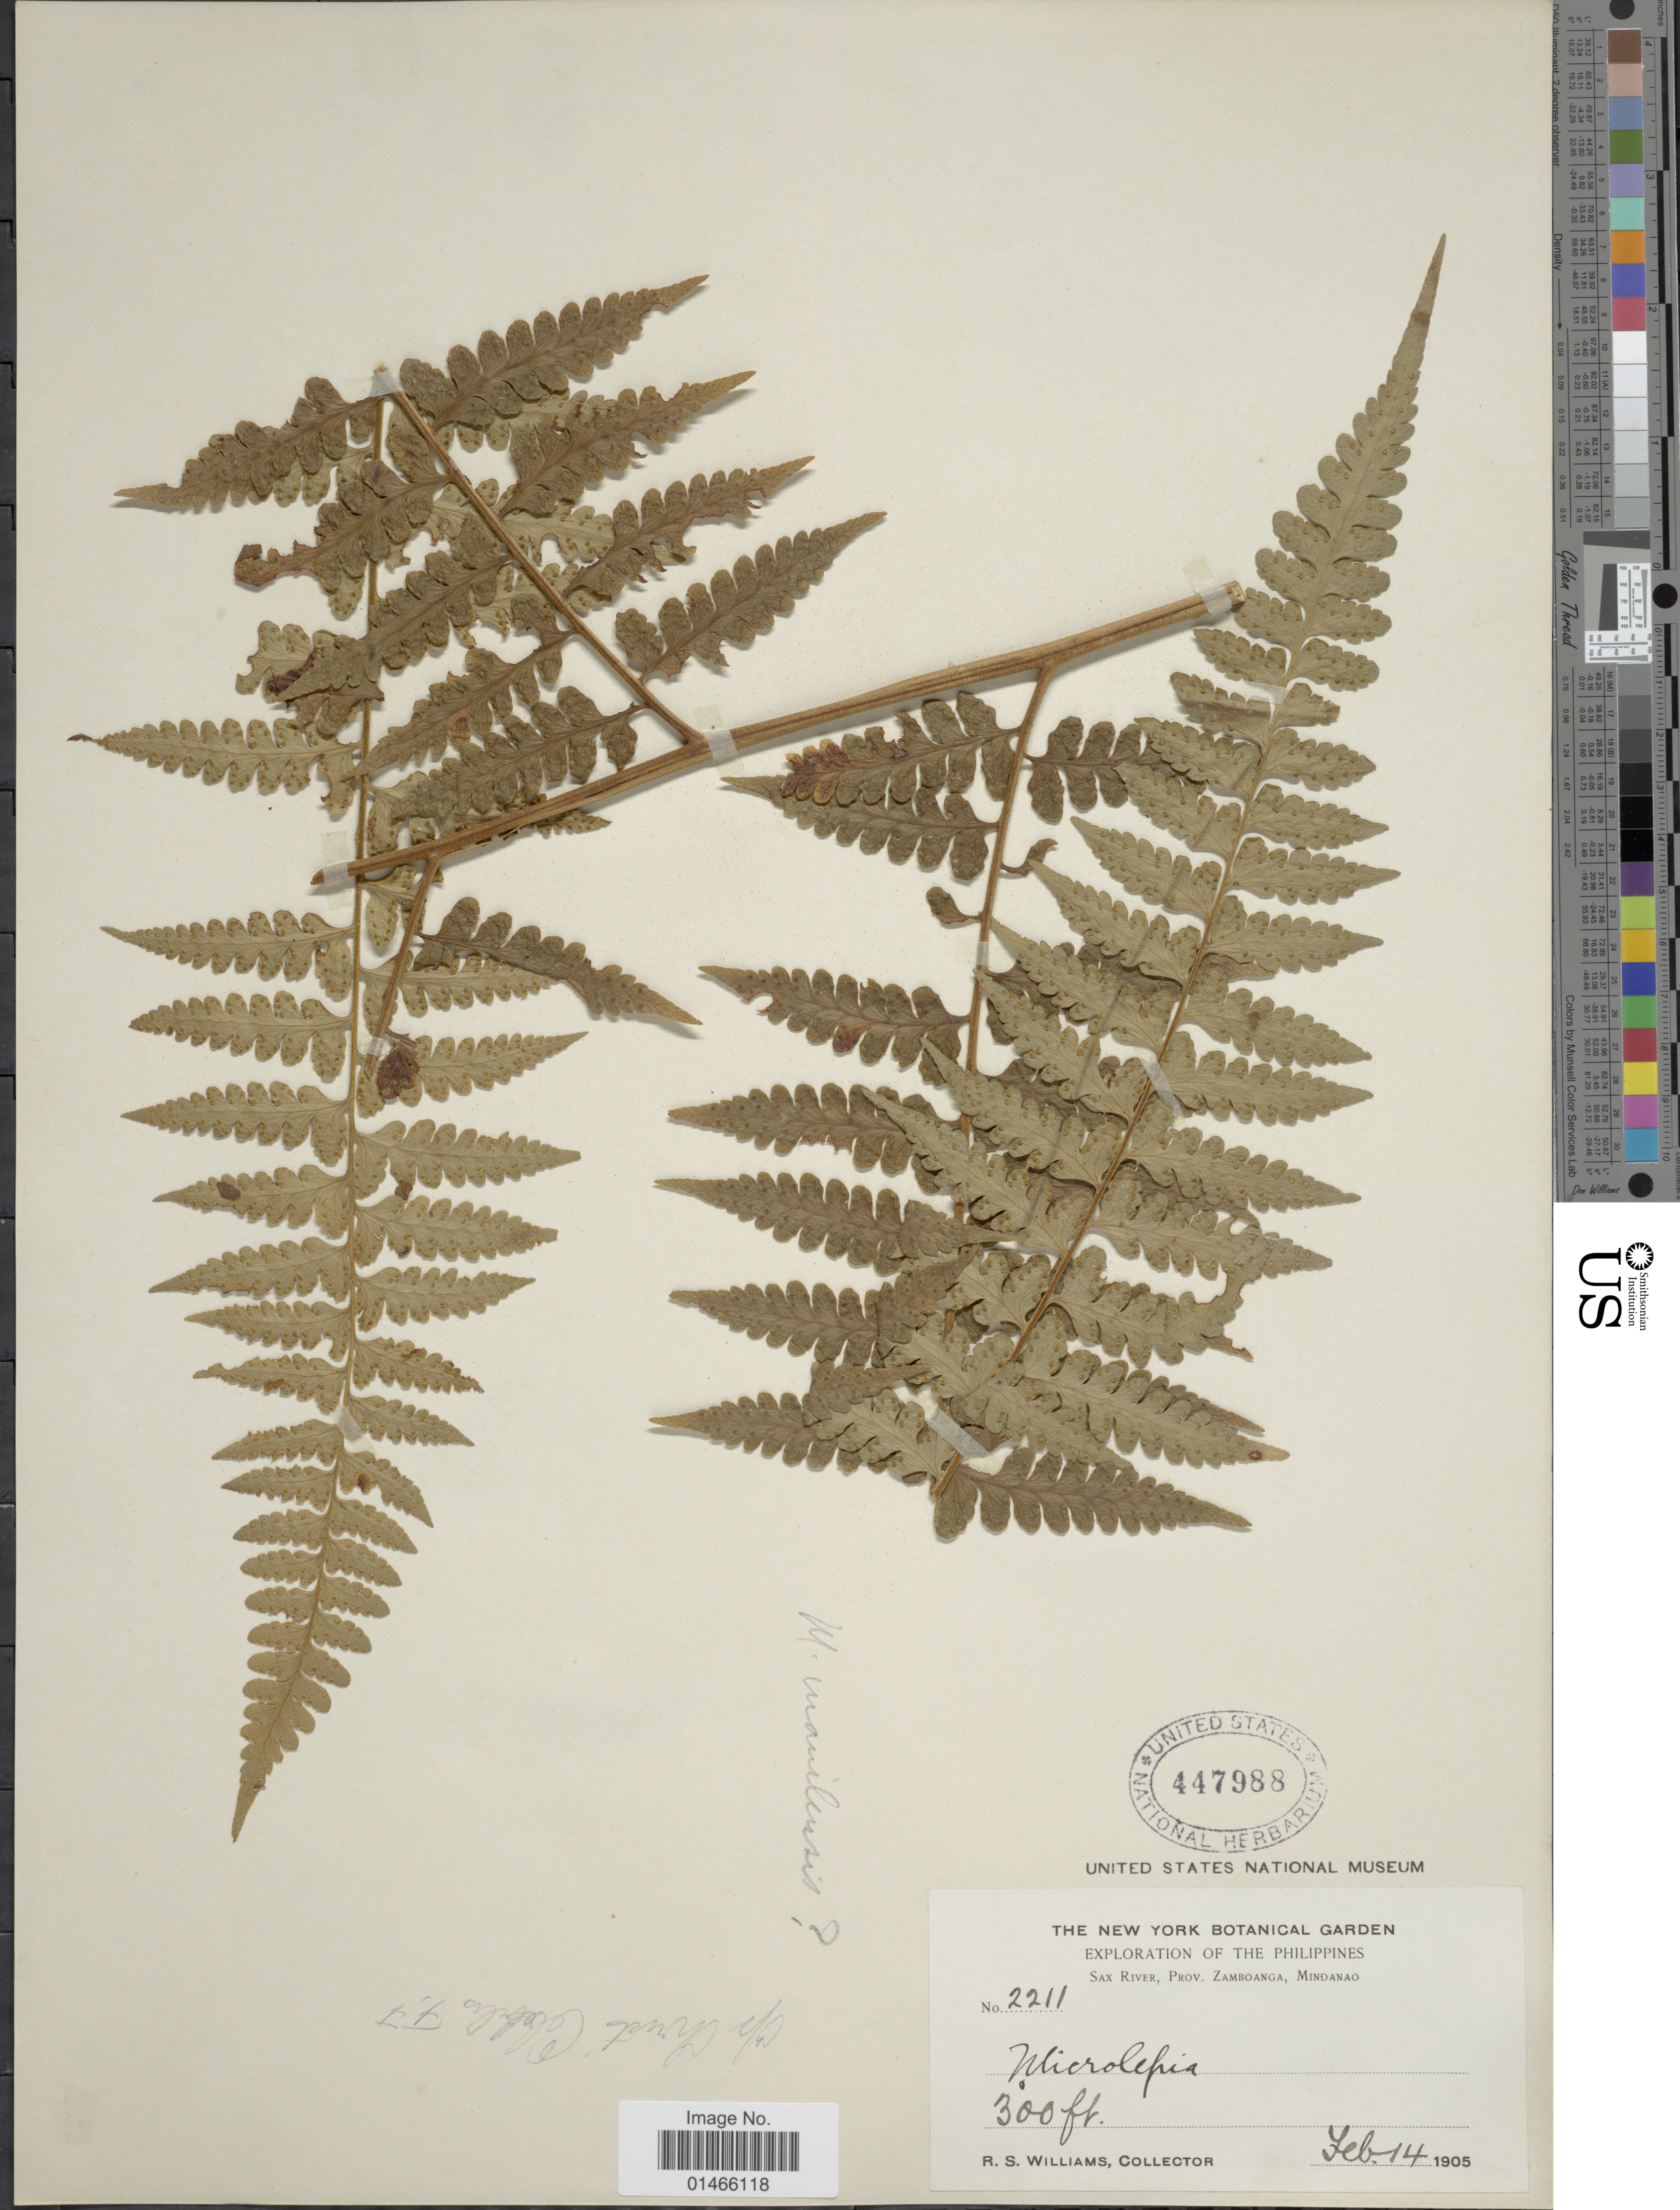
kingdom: Plantae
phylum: Tracheophyta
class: Polypodiopsida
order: Polypodiales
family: Dennstaedtiaceae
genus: Microlepia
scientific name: Microlepia speluncae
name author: (L.) T. Moore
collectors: R. S. Williams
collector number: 2211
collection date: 1905-02-14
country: Philippines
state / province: Zamboanga Peninsula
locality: Sax River, Zamboanga, Mindanao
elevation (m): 91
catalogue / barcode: US 447988